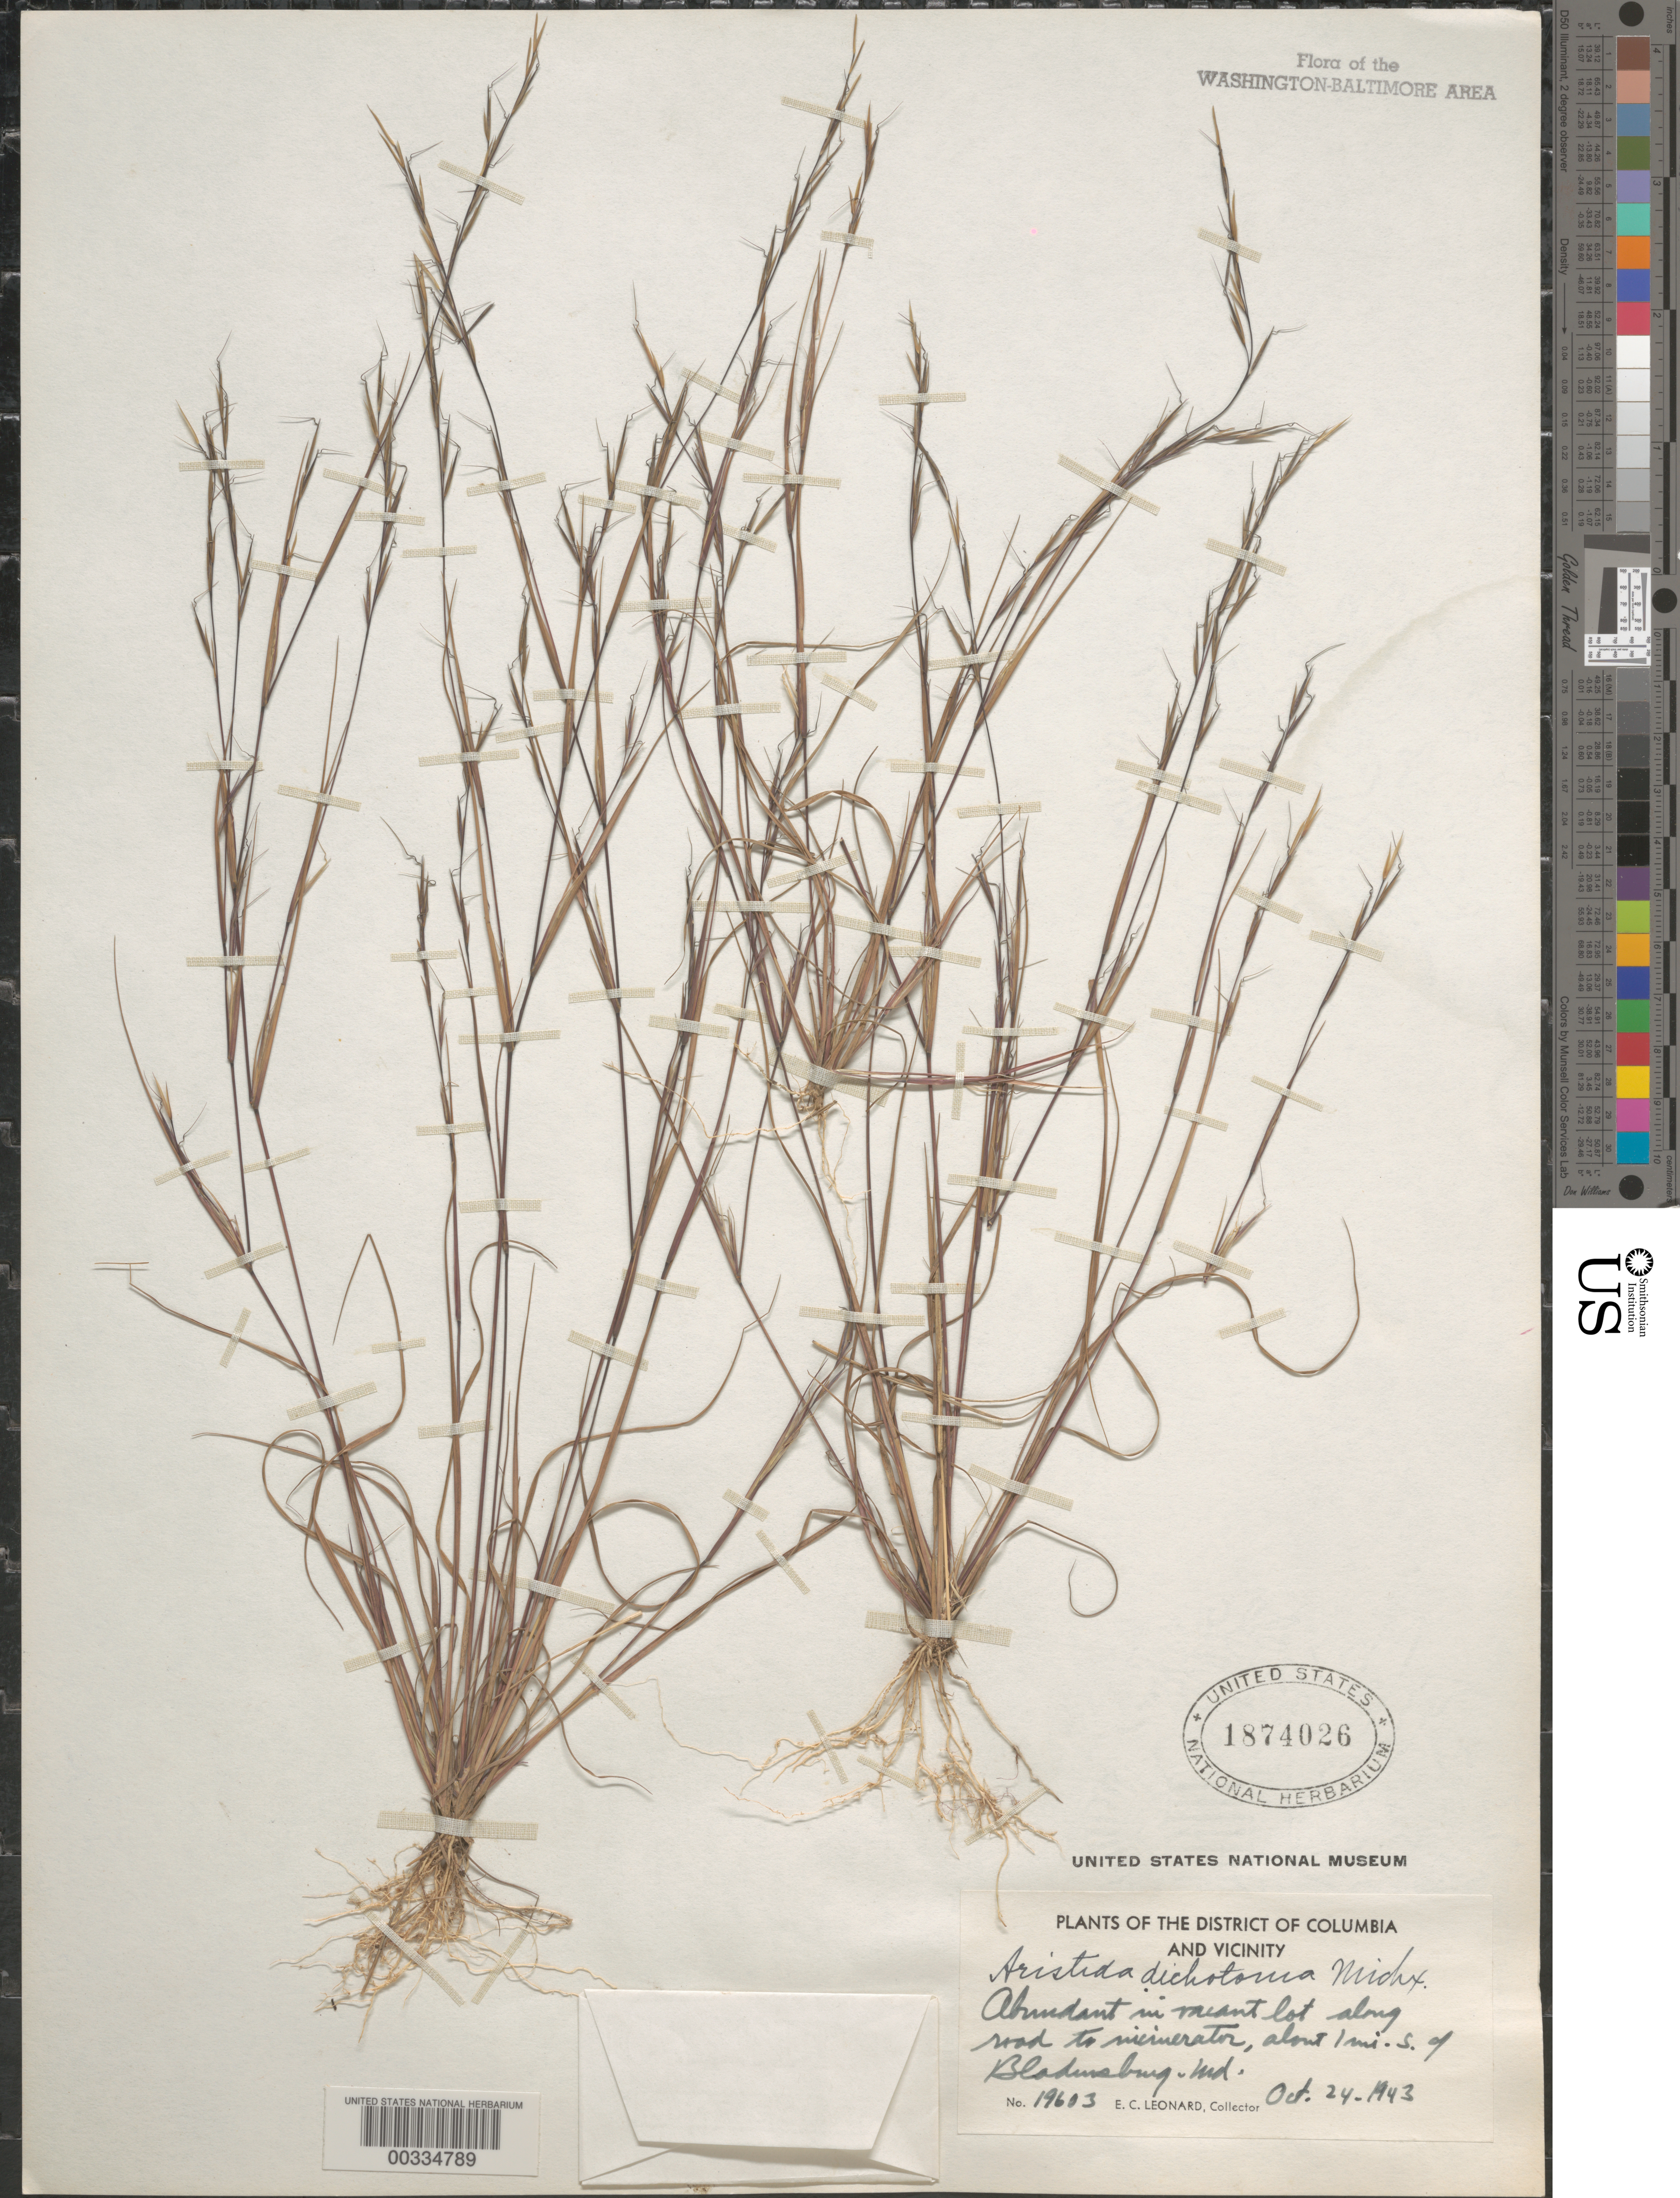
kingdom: Plantae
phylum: Tracheophyta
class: Liliopsida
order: Poales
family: Poaceae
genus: Aristida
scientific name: Aristida dichotoma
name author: Michx.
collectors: E. C. Leonard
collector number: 19603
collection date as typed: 24 Oct 1943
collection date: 1943-10-24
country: United States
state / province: Maryland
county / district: Prince George's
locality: South of Bladensburg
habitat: In vacant lot along road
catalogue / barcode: US 1874026